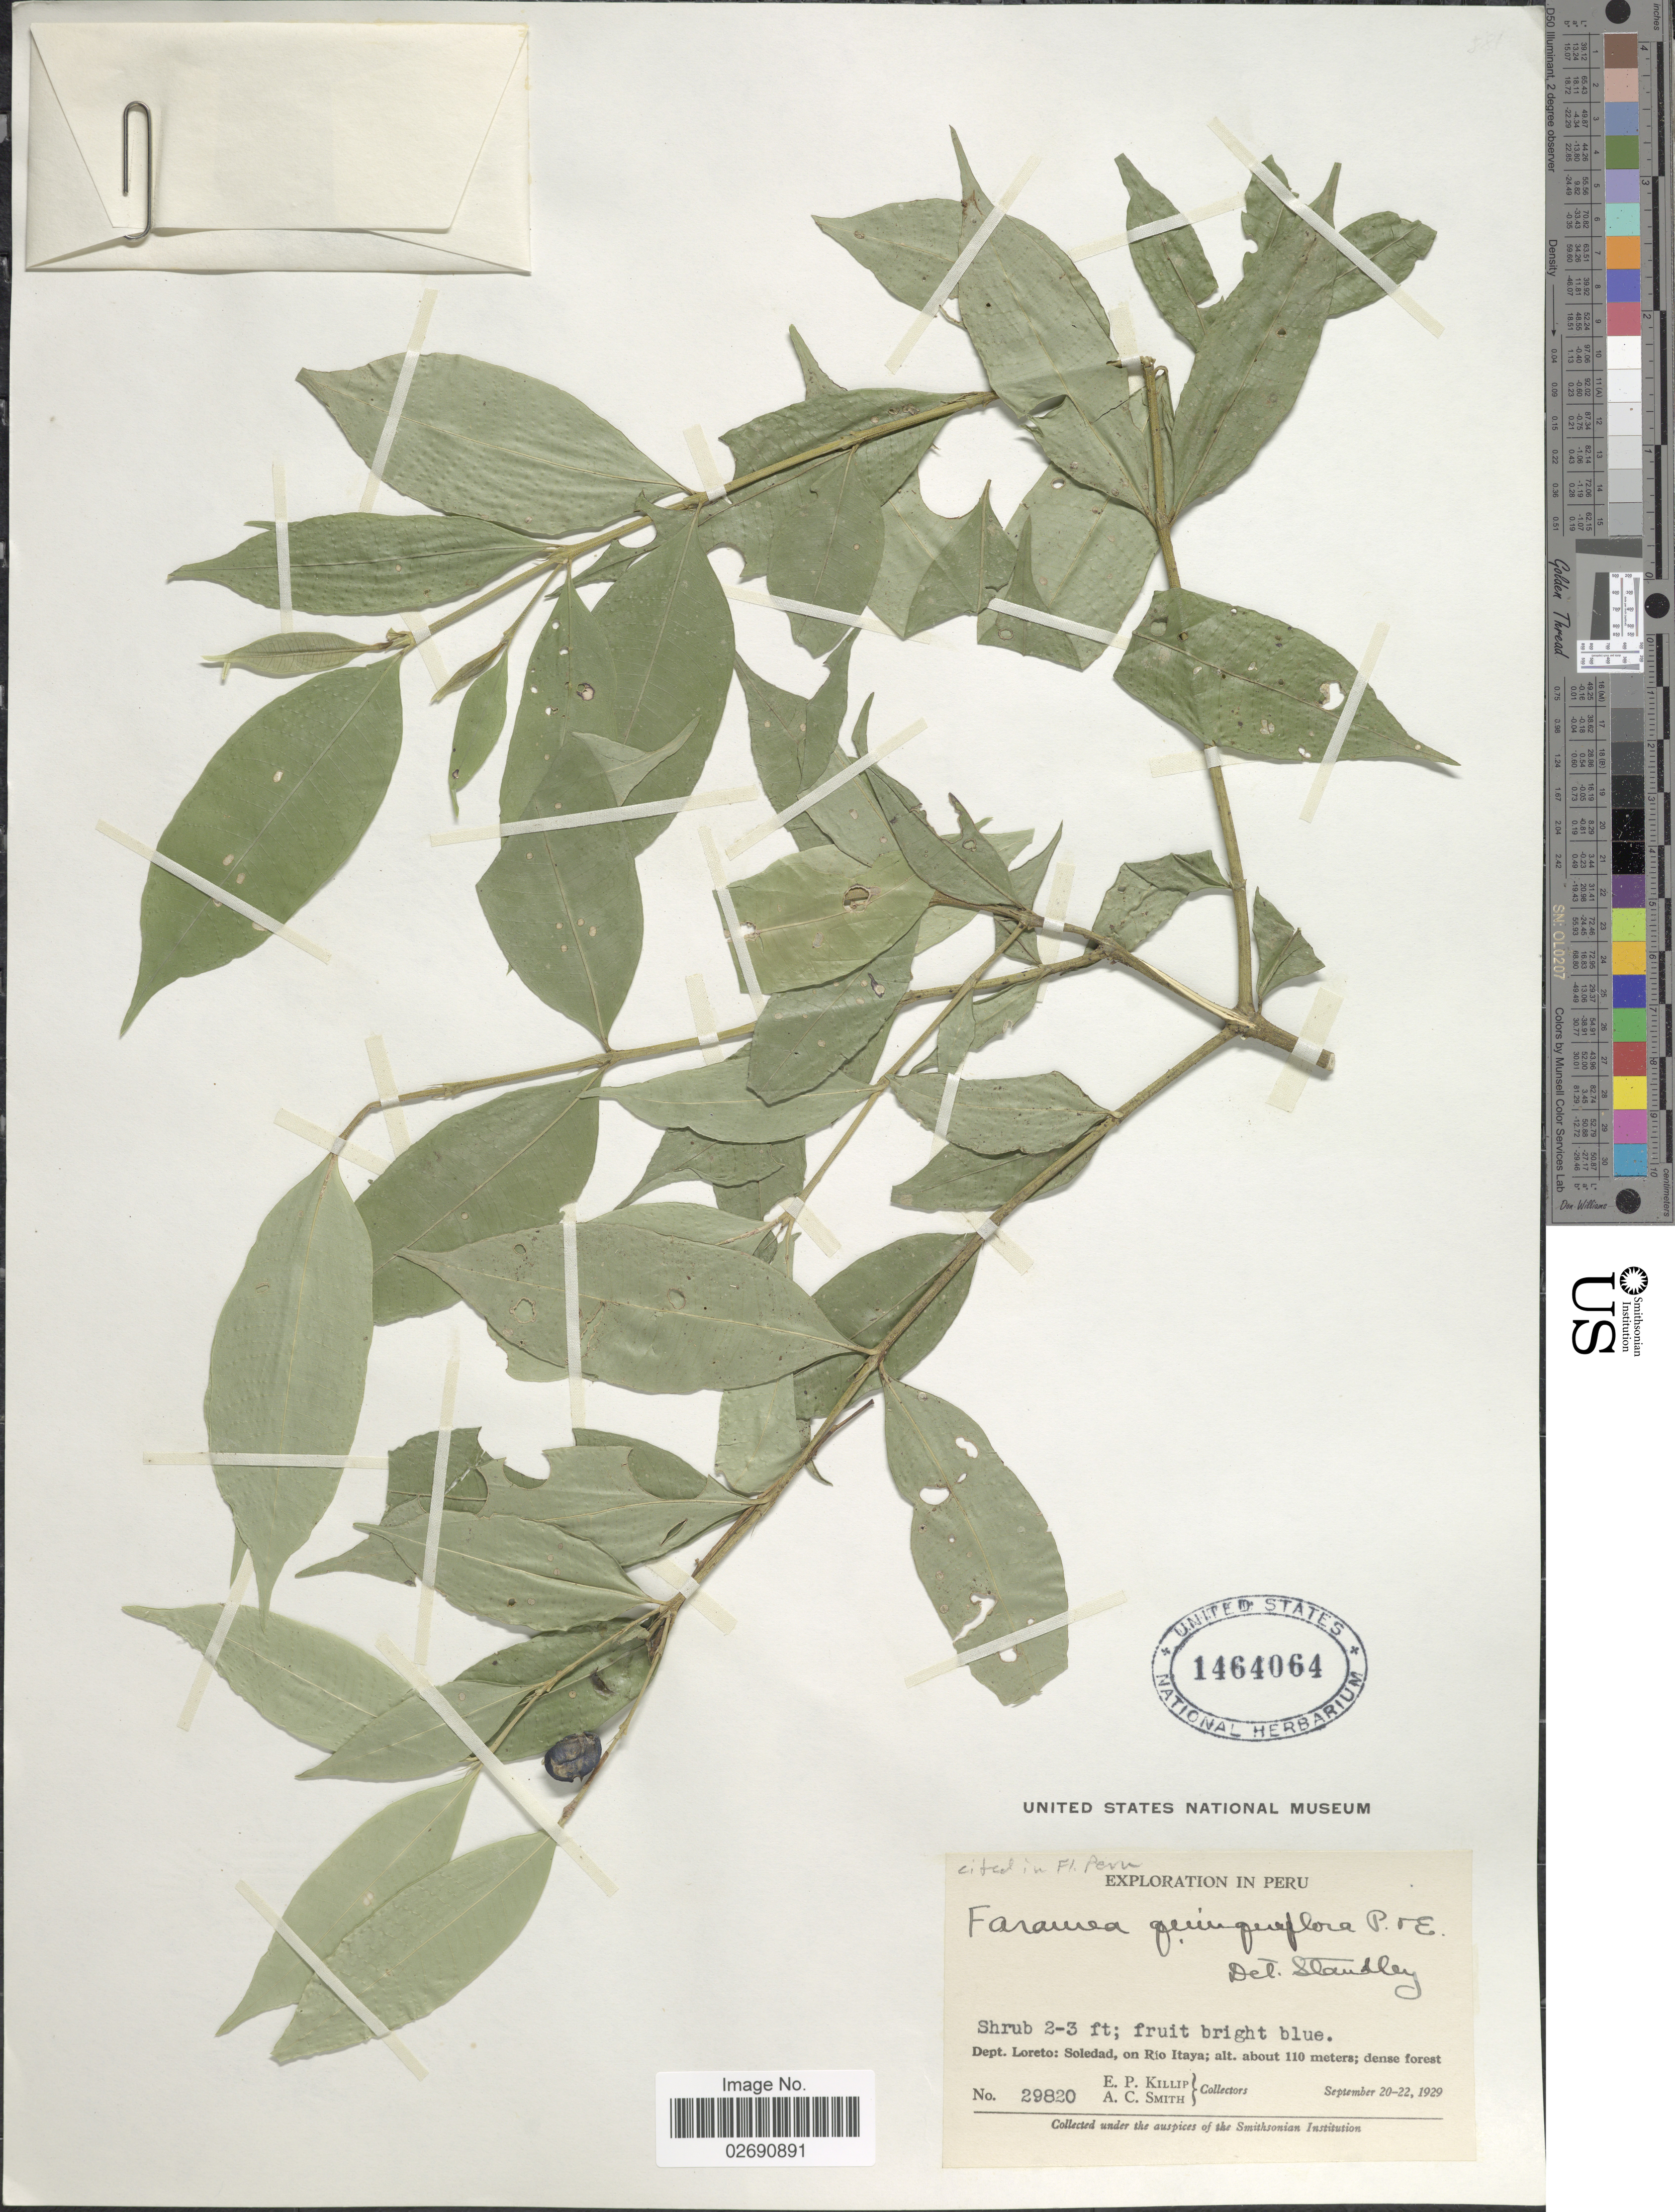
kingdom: Plantae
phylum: Tracheophyta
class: Magnoliopsida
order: Gentianales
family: Rubiaceae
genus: Faramea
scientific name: Faramea quinqueflora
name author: Poepp. & Endl.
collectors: E. P. Killip & A. C. Smith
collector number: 29820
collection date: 1929-09-20/1929-09-22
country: Peru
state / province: Loreto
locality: Soledad, on Rio Itaya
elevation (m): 110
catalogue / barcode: US 1464064